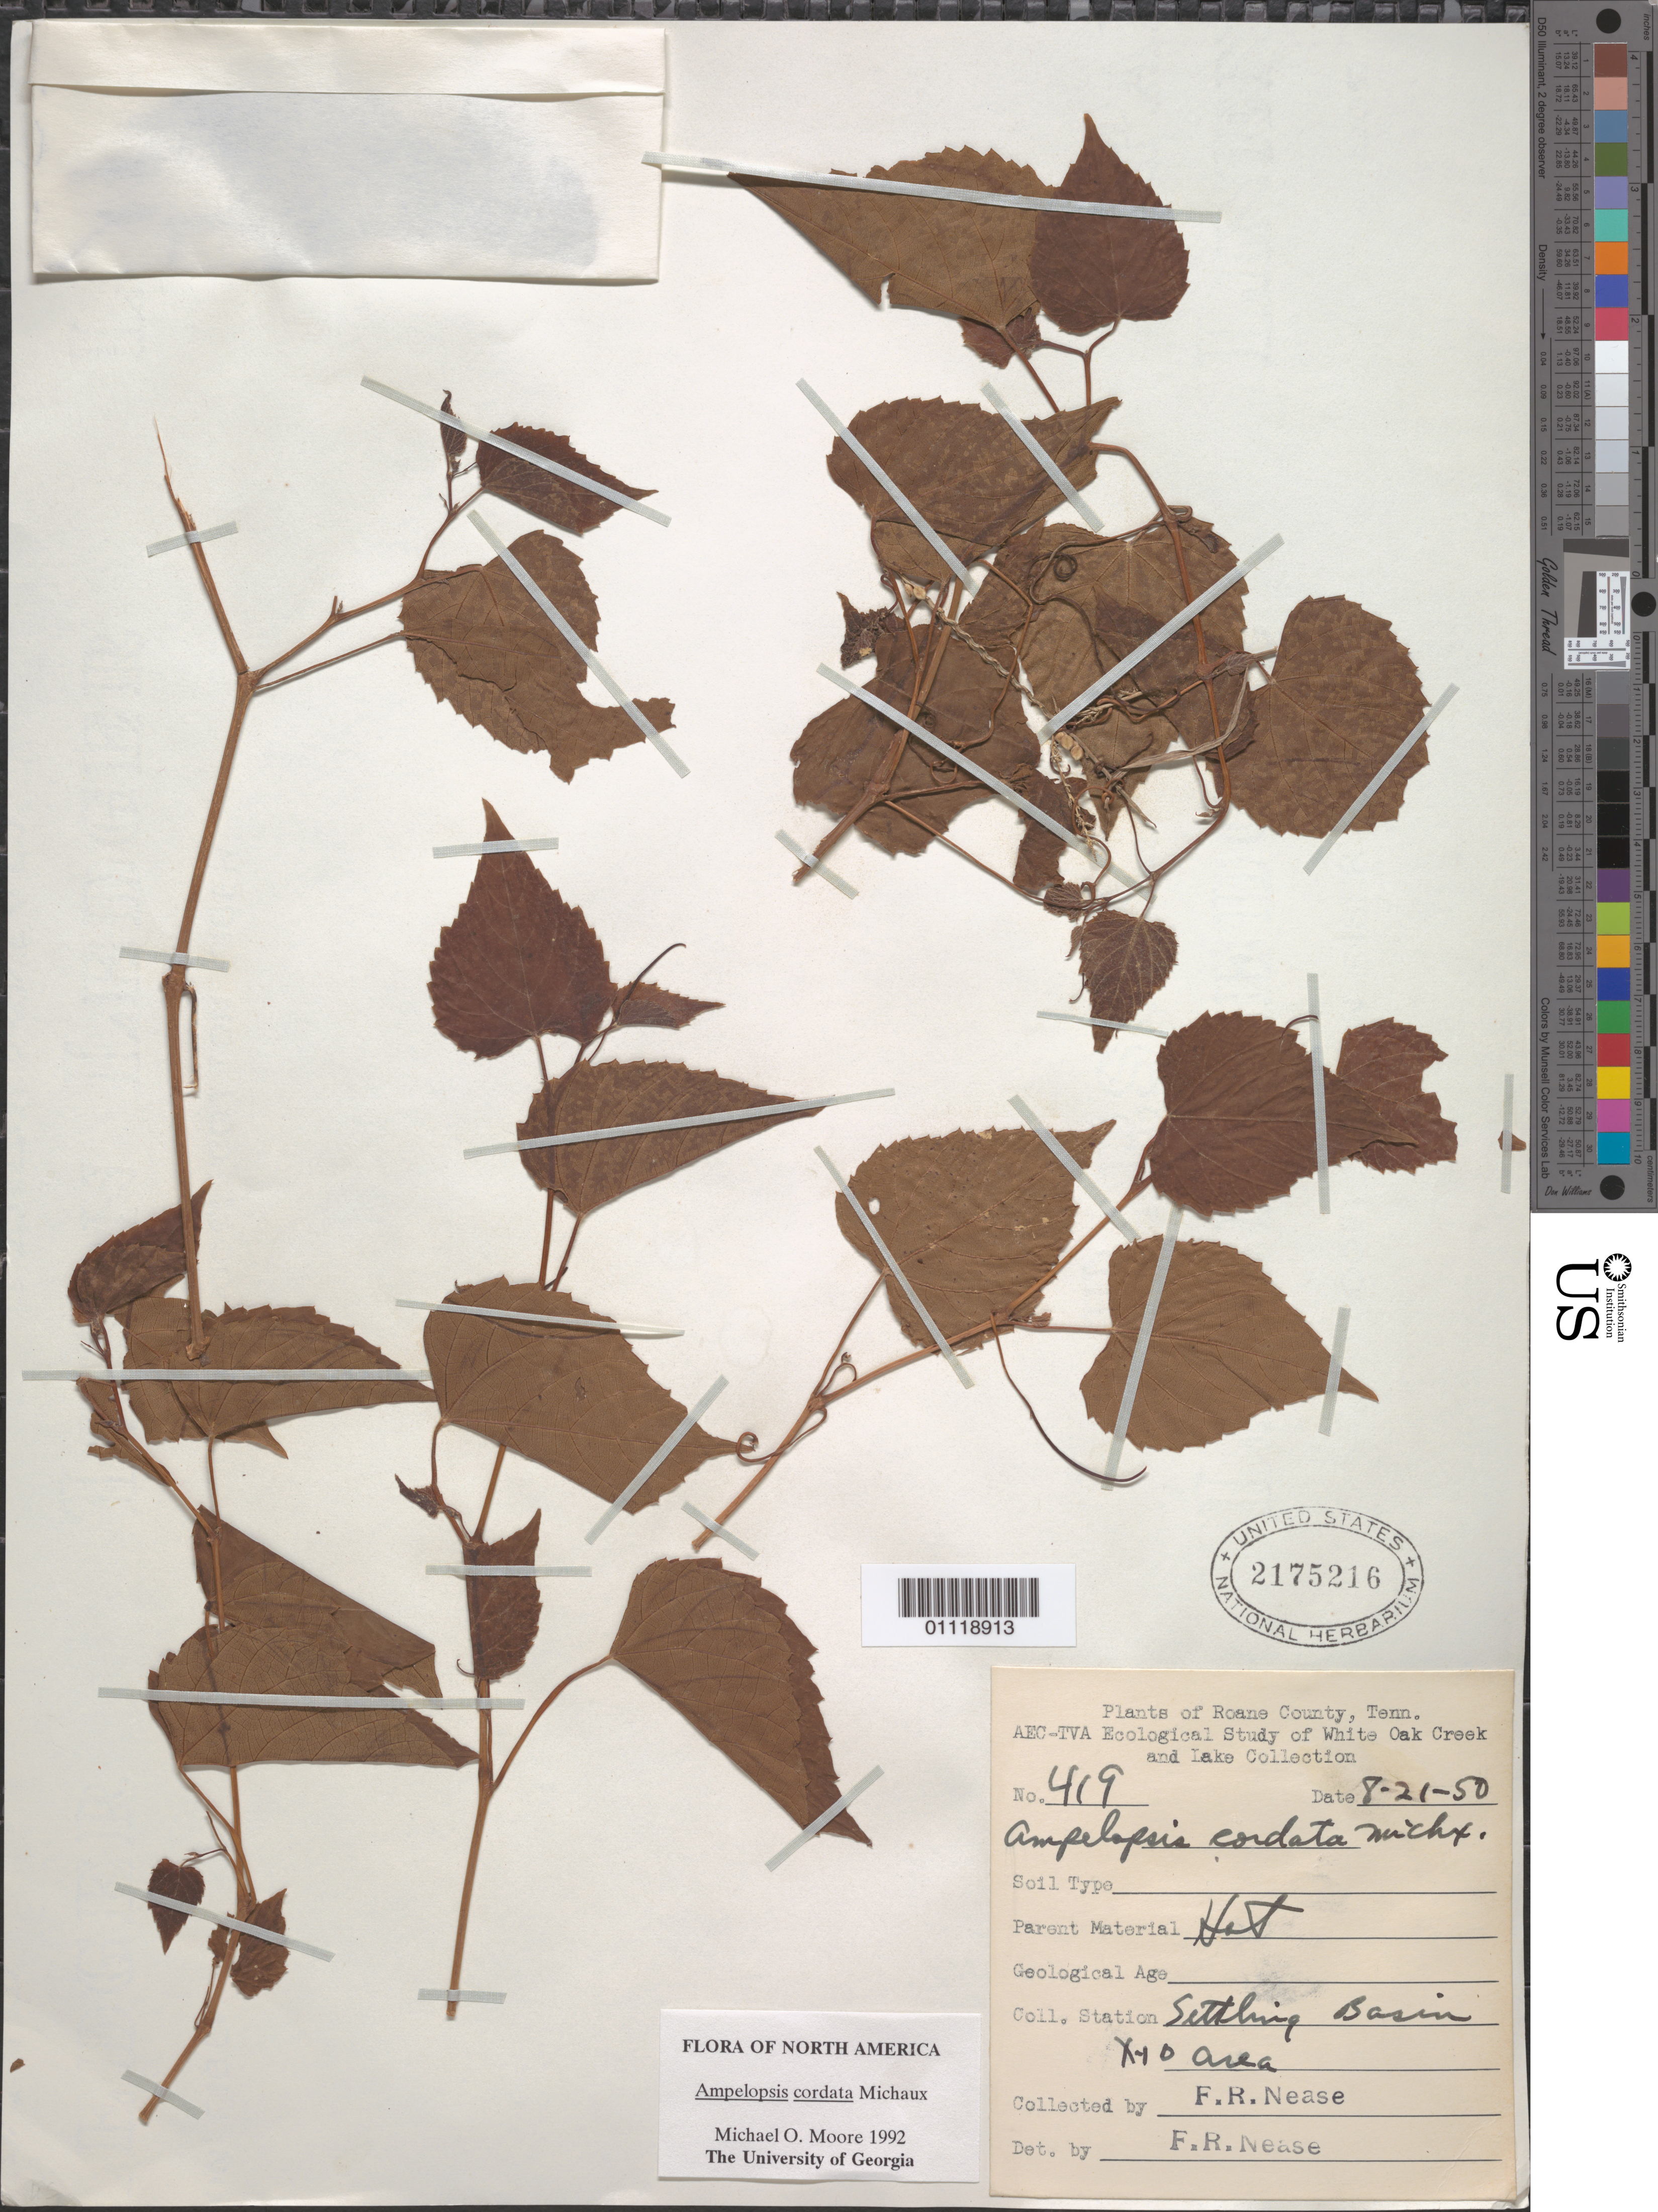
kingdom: Plantae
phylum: Tracheophyta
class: Magnoliopsida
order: Vitales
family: Vitaceae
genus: Ampelopsis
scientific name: Ampelopsis cordata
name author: Michx.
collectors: F. Nease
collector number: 419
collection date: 1850-08-21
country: United States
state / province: Tennessee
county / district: Roane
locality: White Oak Creek.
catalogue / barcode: US 2175216